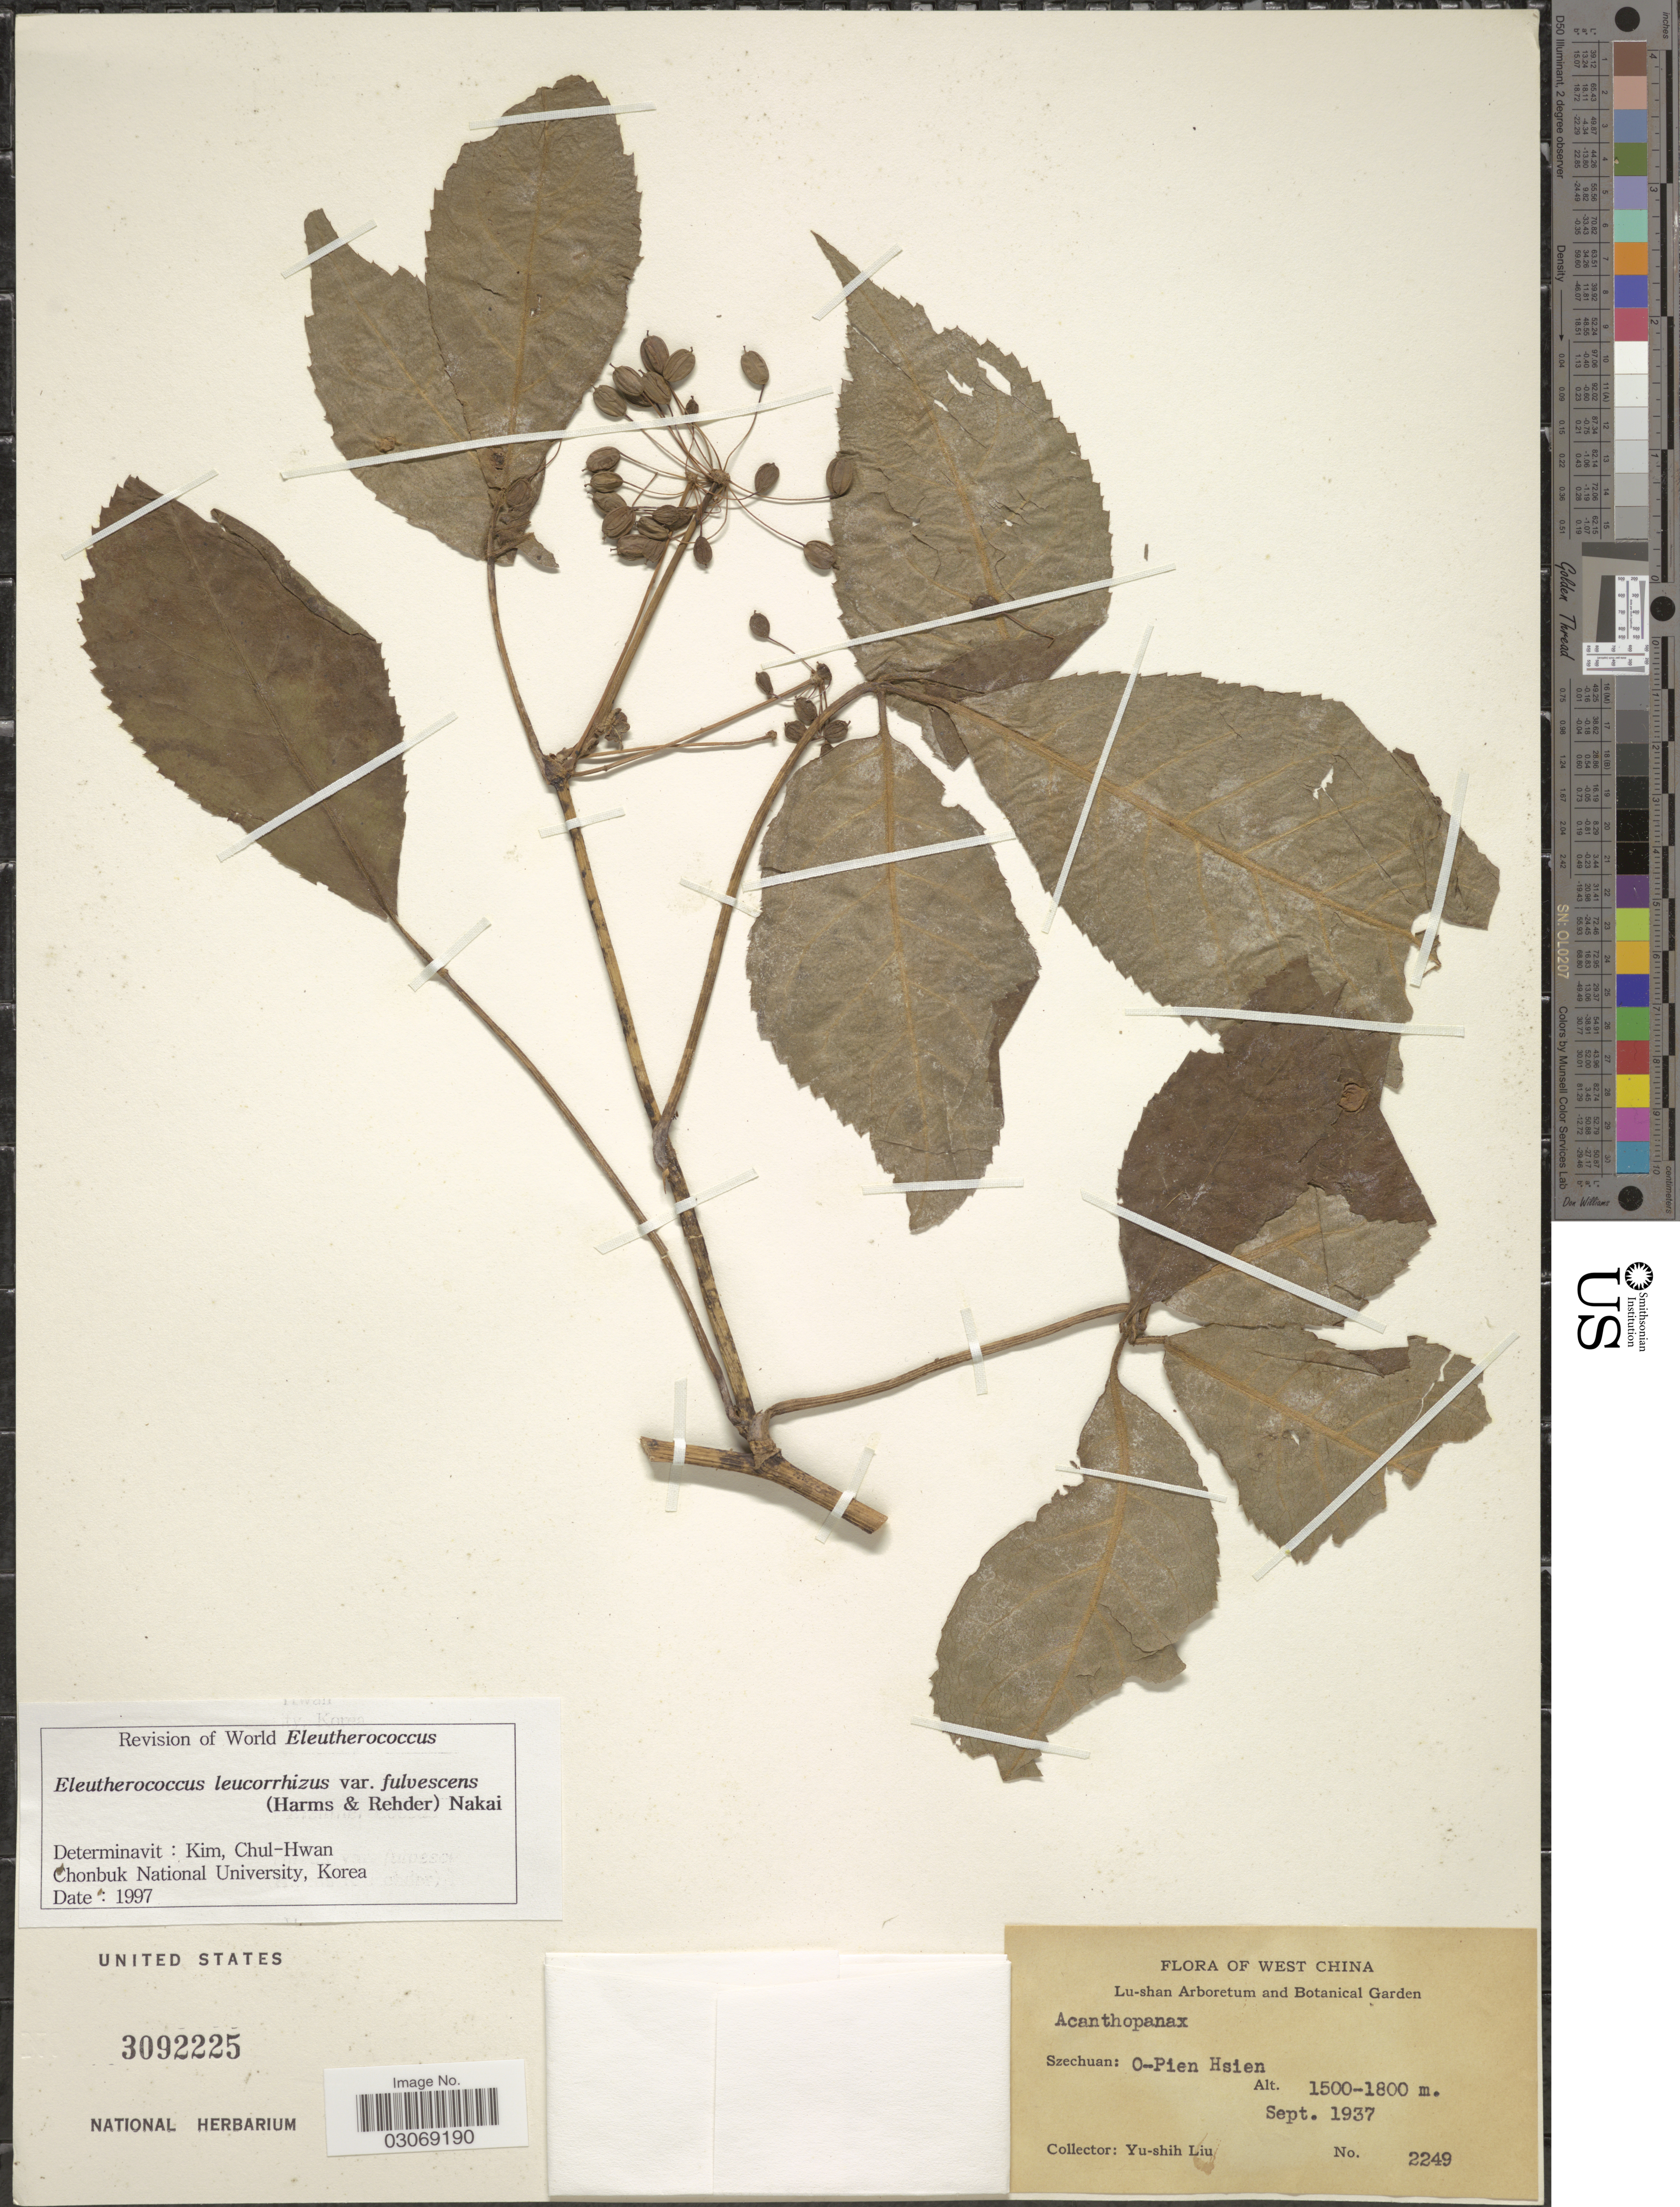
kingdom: Plantae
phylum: Tracheophyta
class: Magnoliopsida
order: Apiales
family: Araliaceae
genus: Eleutherococcus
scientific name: Eleutherococcus leucorrhizus var. fulvescens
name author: (Harms & Rehder) Nakai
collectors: Y.-S. Liu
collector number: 2249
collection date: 1937-09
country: China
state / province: Sichuan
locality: West China. Szechuan: O-Pien Hsien.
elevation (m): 1500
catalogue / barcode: US 3092225